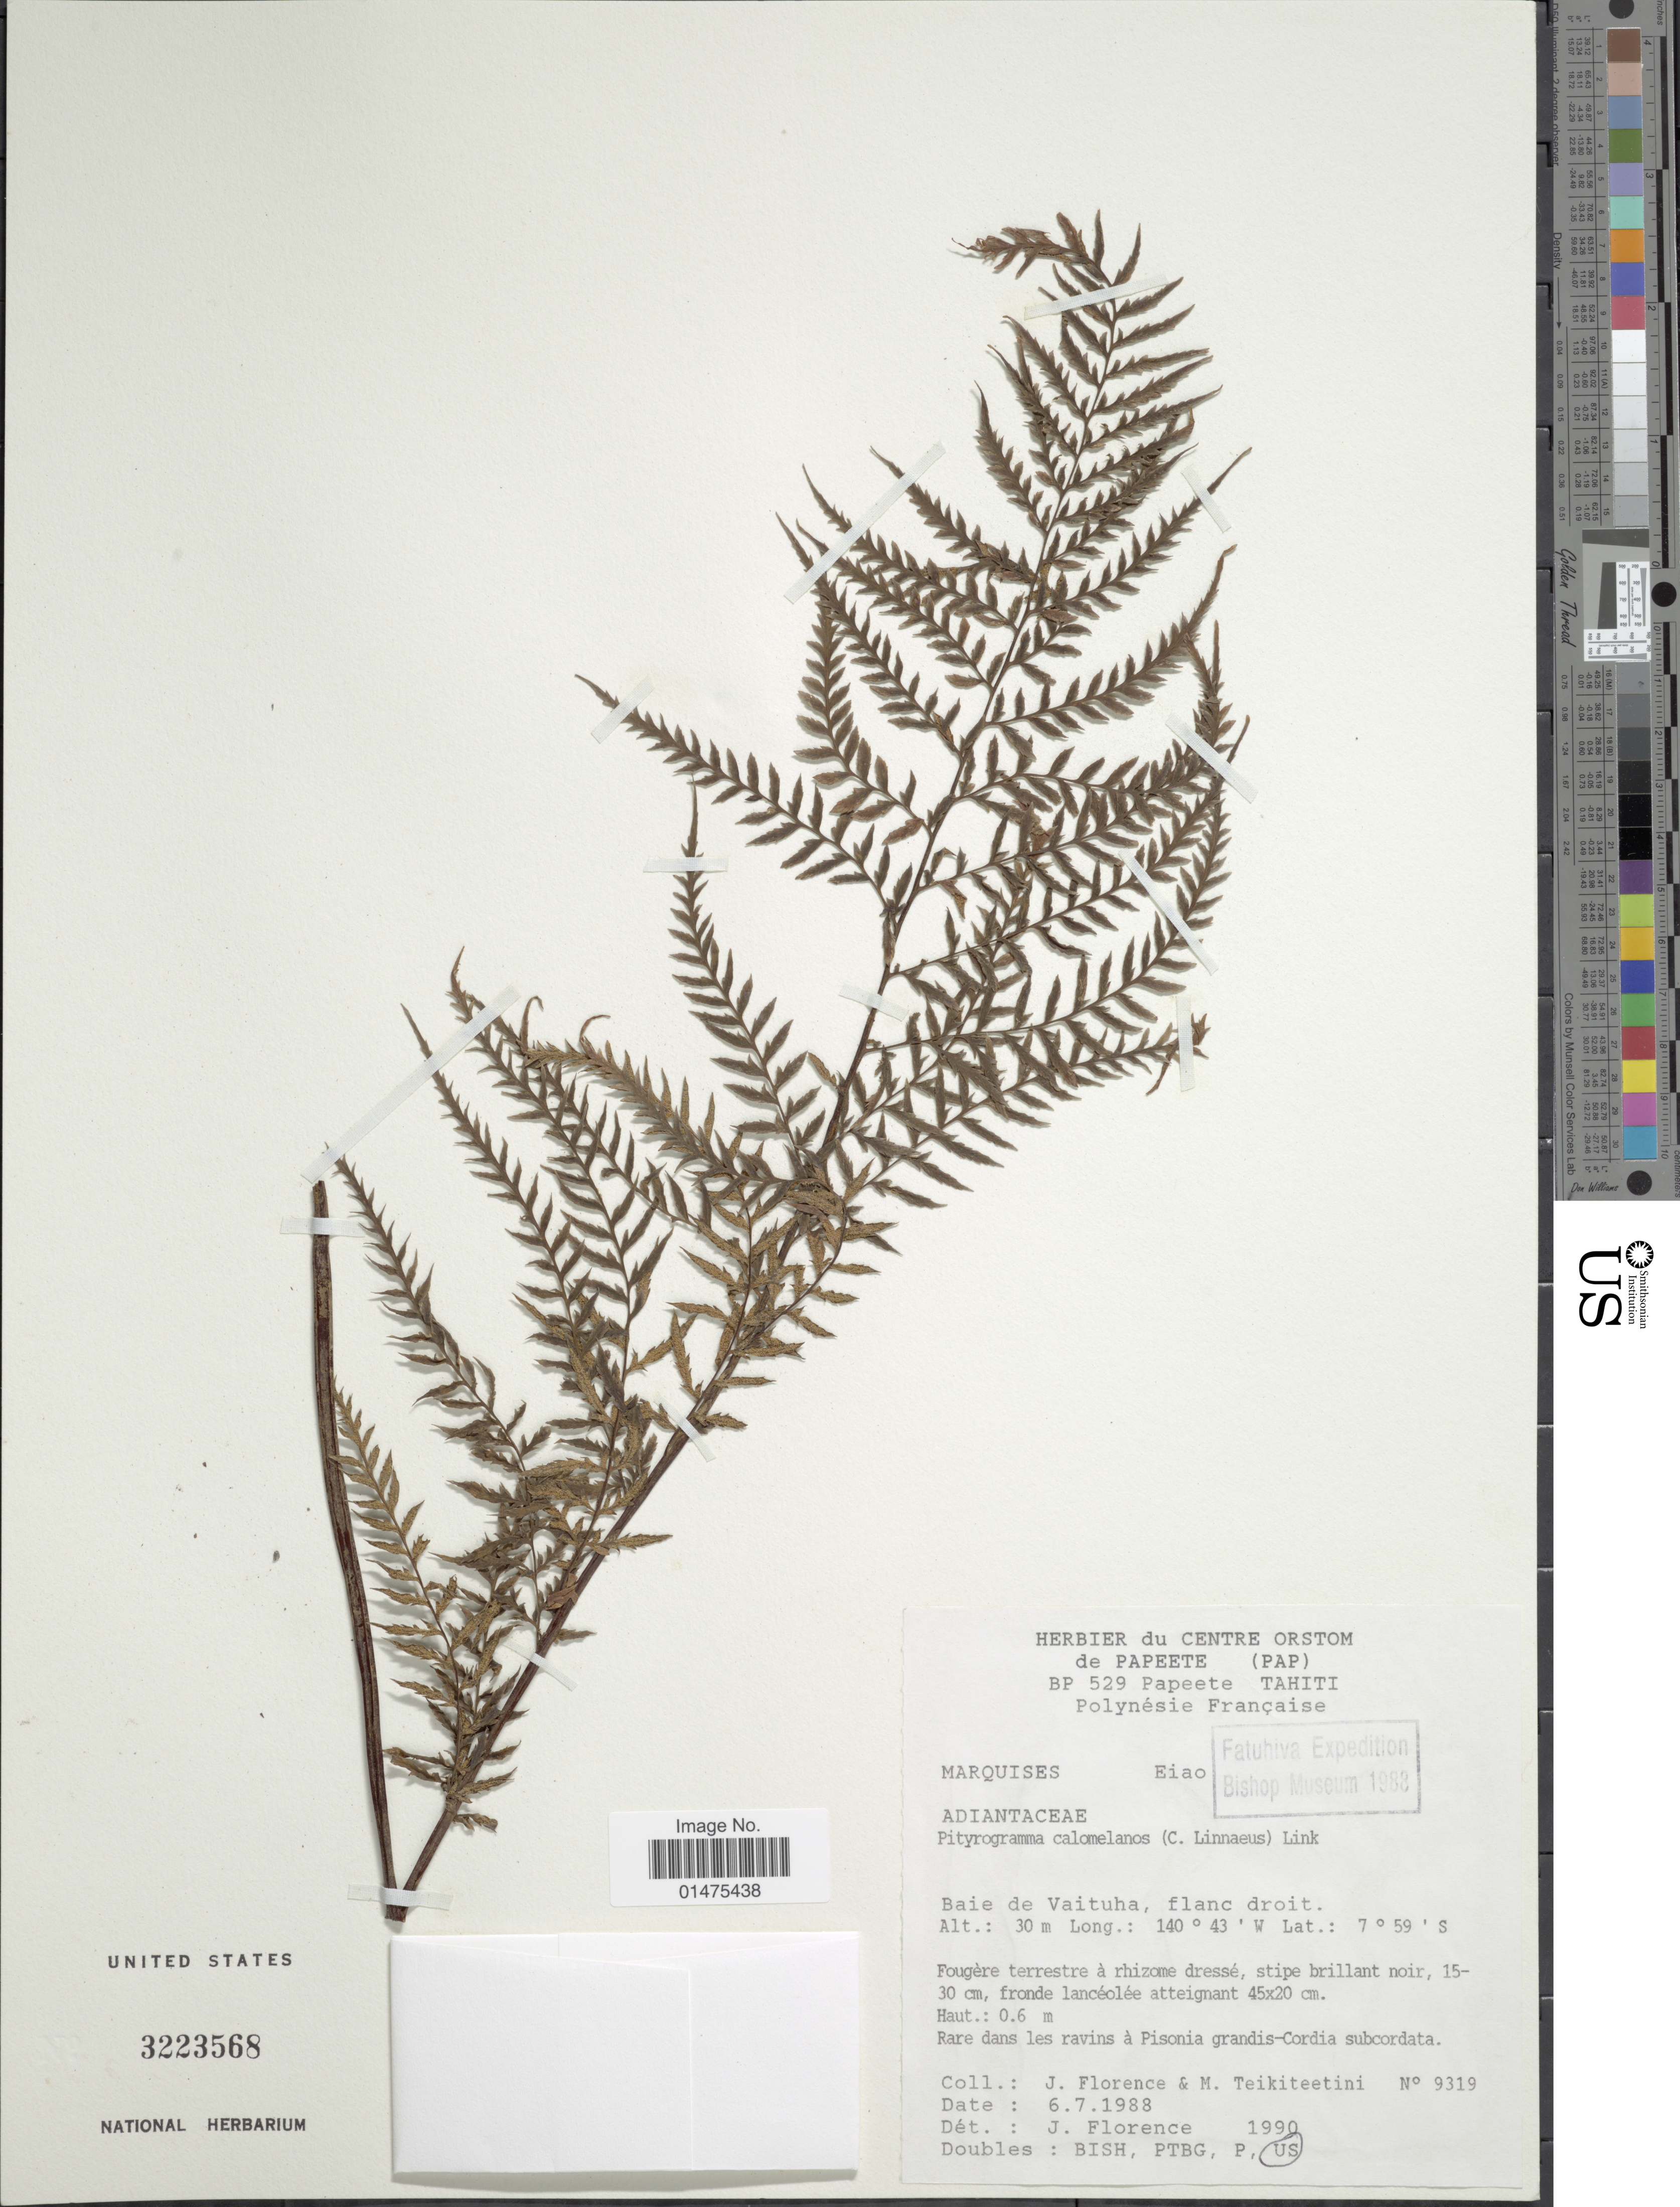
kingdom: Plantae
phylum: Tracheophyta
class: Polypodiopsida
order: Polypodiales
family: Pteridaceae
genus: Pityrogramma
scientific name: Pityrogramma calomelanos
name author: (L.) Link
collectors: J. Florence & M. Teikiteetini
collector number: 9319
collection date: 1988-07-06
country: French Polynesia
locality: Tahiti, bae de Vaituha, flanc droit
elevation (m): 30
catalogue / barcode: US 3223568